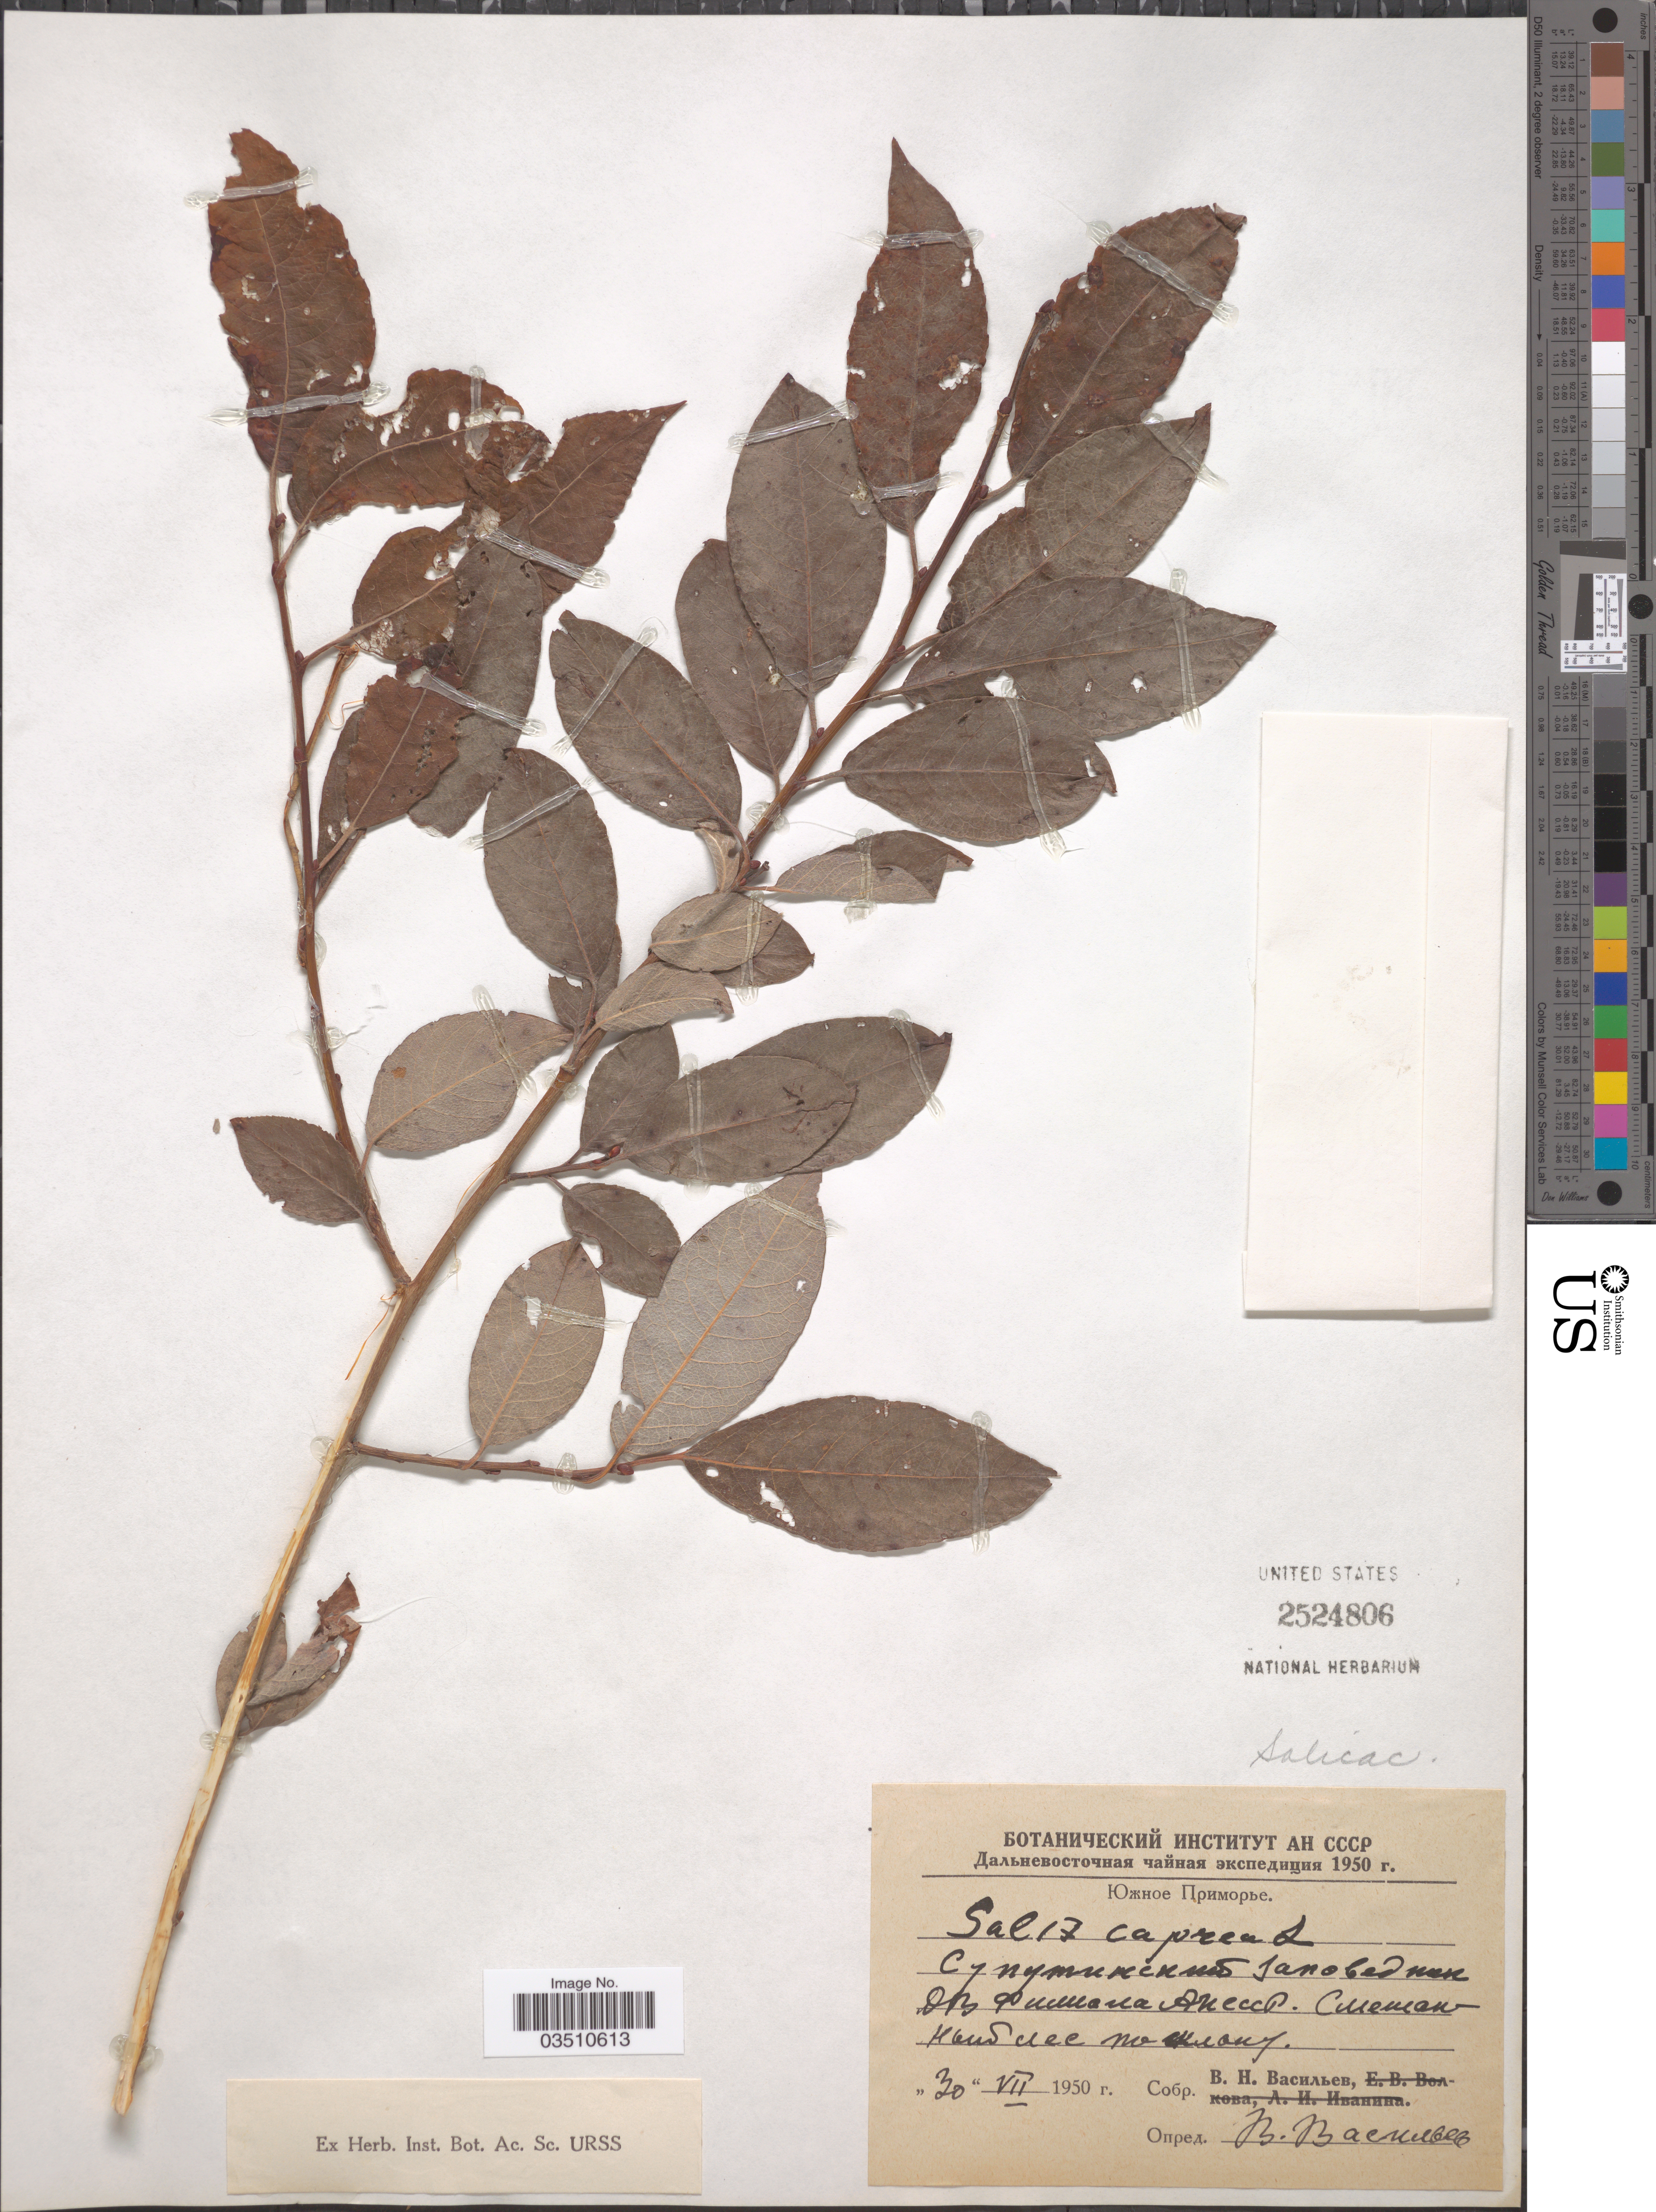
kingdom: Plantae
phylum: Tracheophyta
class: Magnoliopsida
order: Malpighiales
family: Salicaceae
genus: Salix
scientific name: Salix caprea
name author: L.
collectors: V. Vasilev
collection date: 1950-07-30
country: Russian Federation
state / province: Primorsky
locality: Suputinskiy Zapovednik.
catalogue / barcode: US 2524806